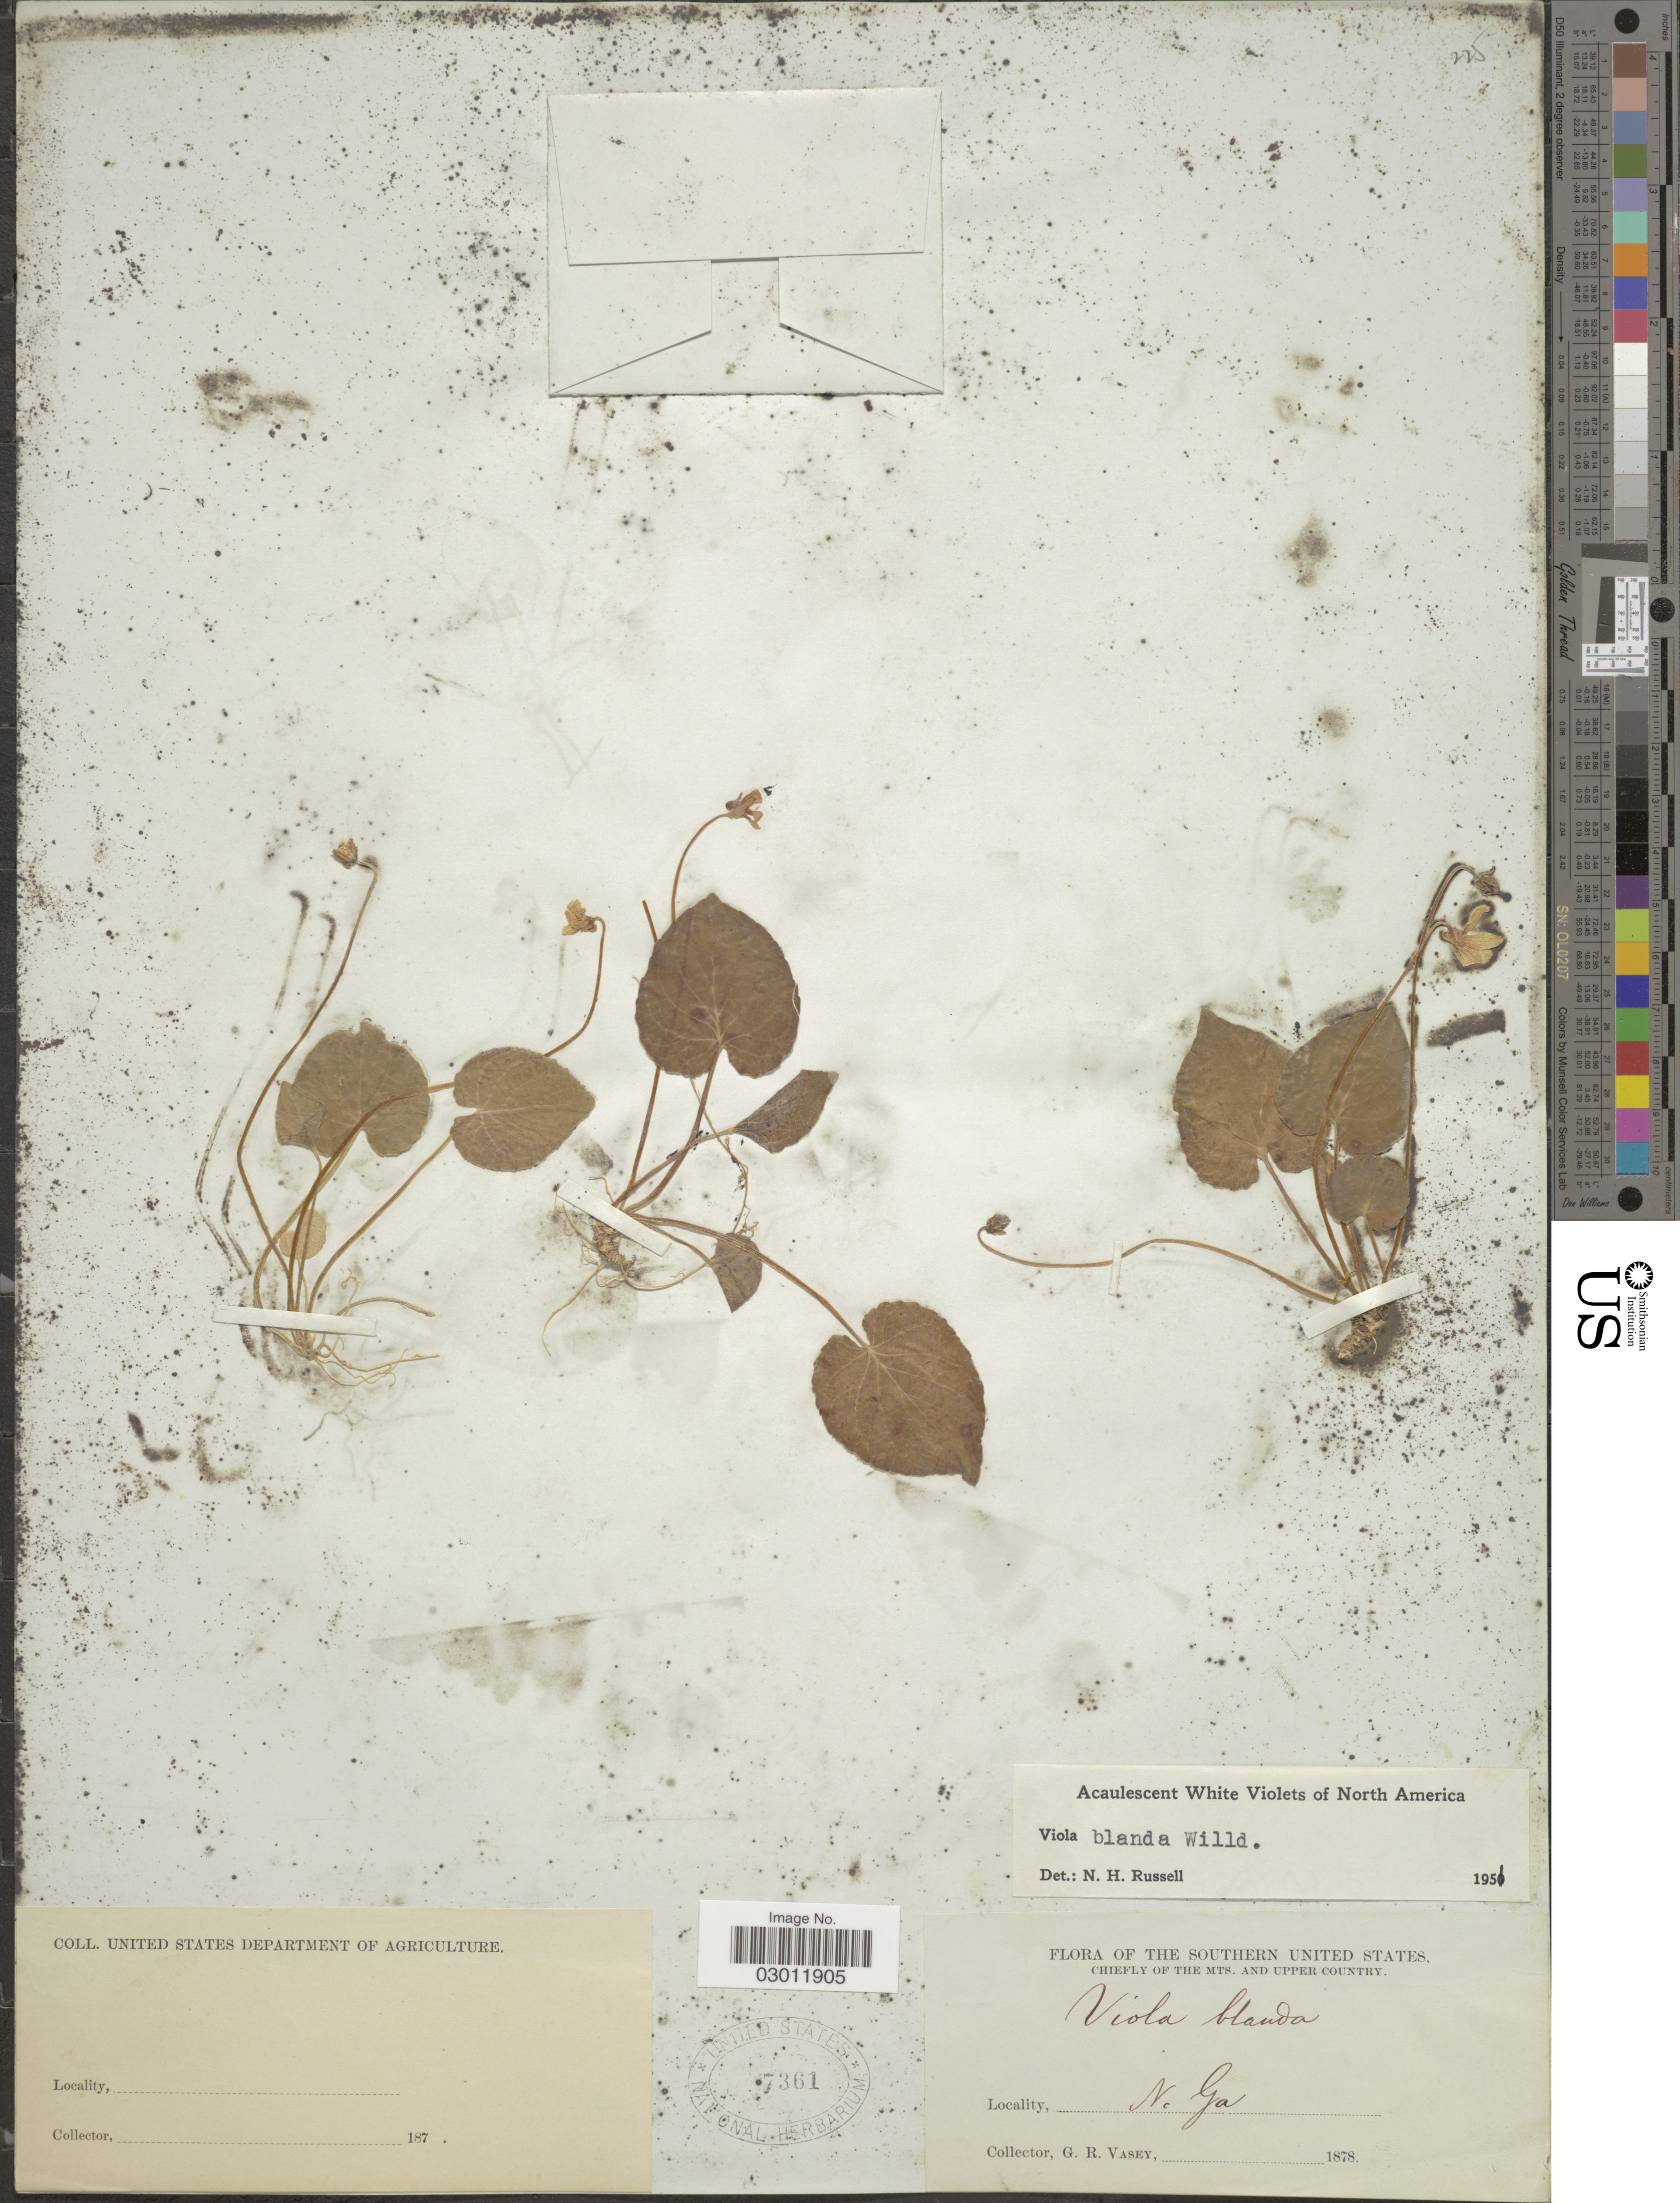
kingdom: Plantae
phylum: Tracheophyta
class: Magnoliopsida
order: Malpighiales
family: Violaceae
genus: Viola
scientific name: Viola blanda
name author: Willd.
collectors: G. R. Vasey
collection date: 1878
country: United States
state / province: Georgia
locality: Southern United States, chiefly of the mts. and upper country. N. Ga.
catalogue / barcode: US 7361